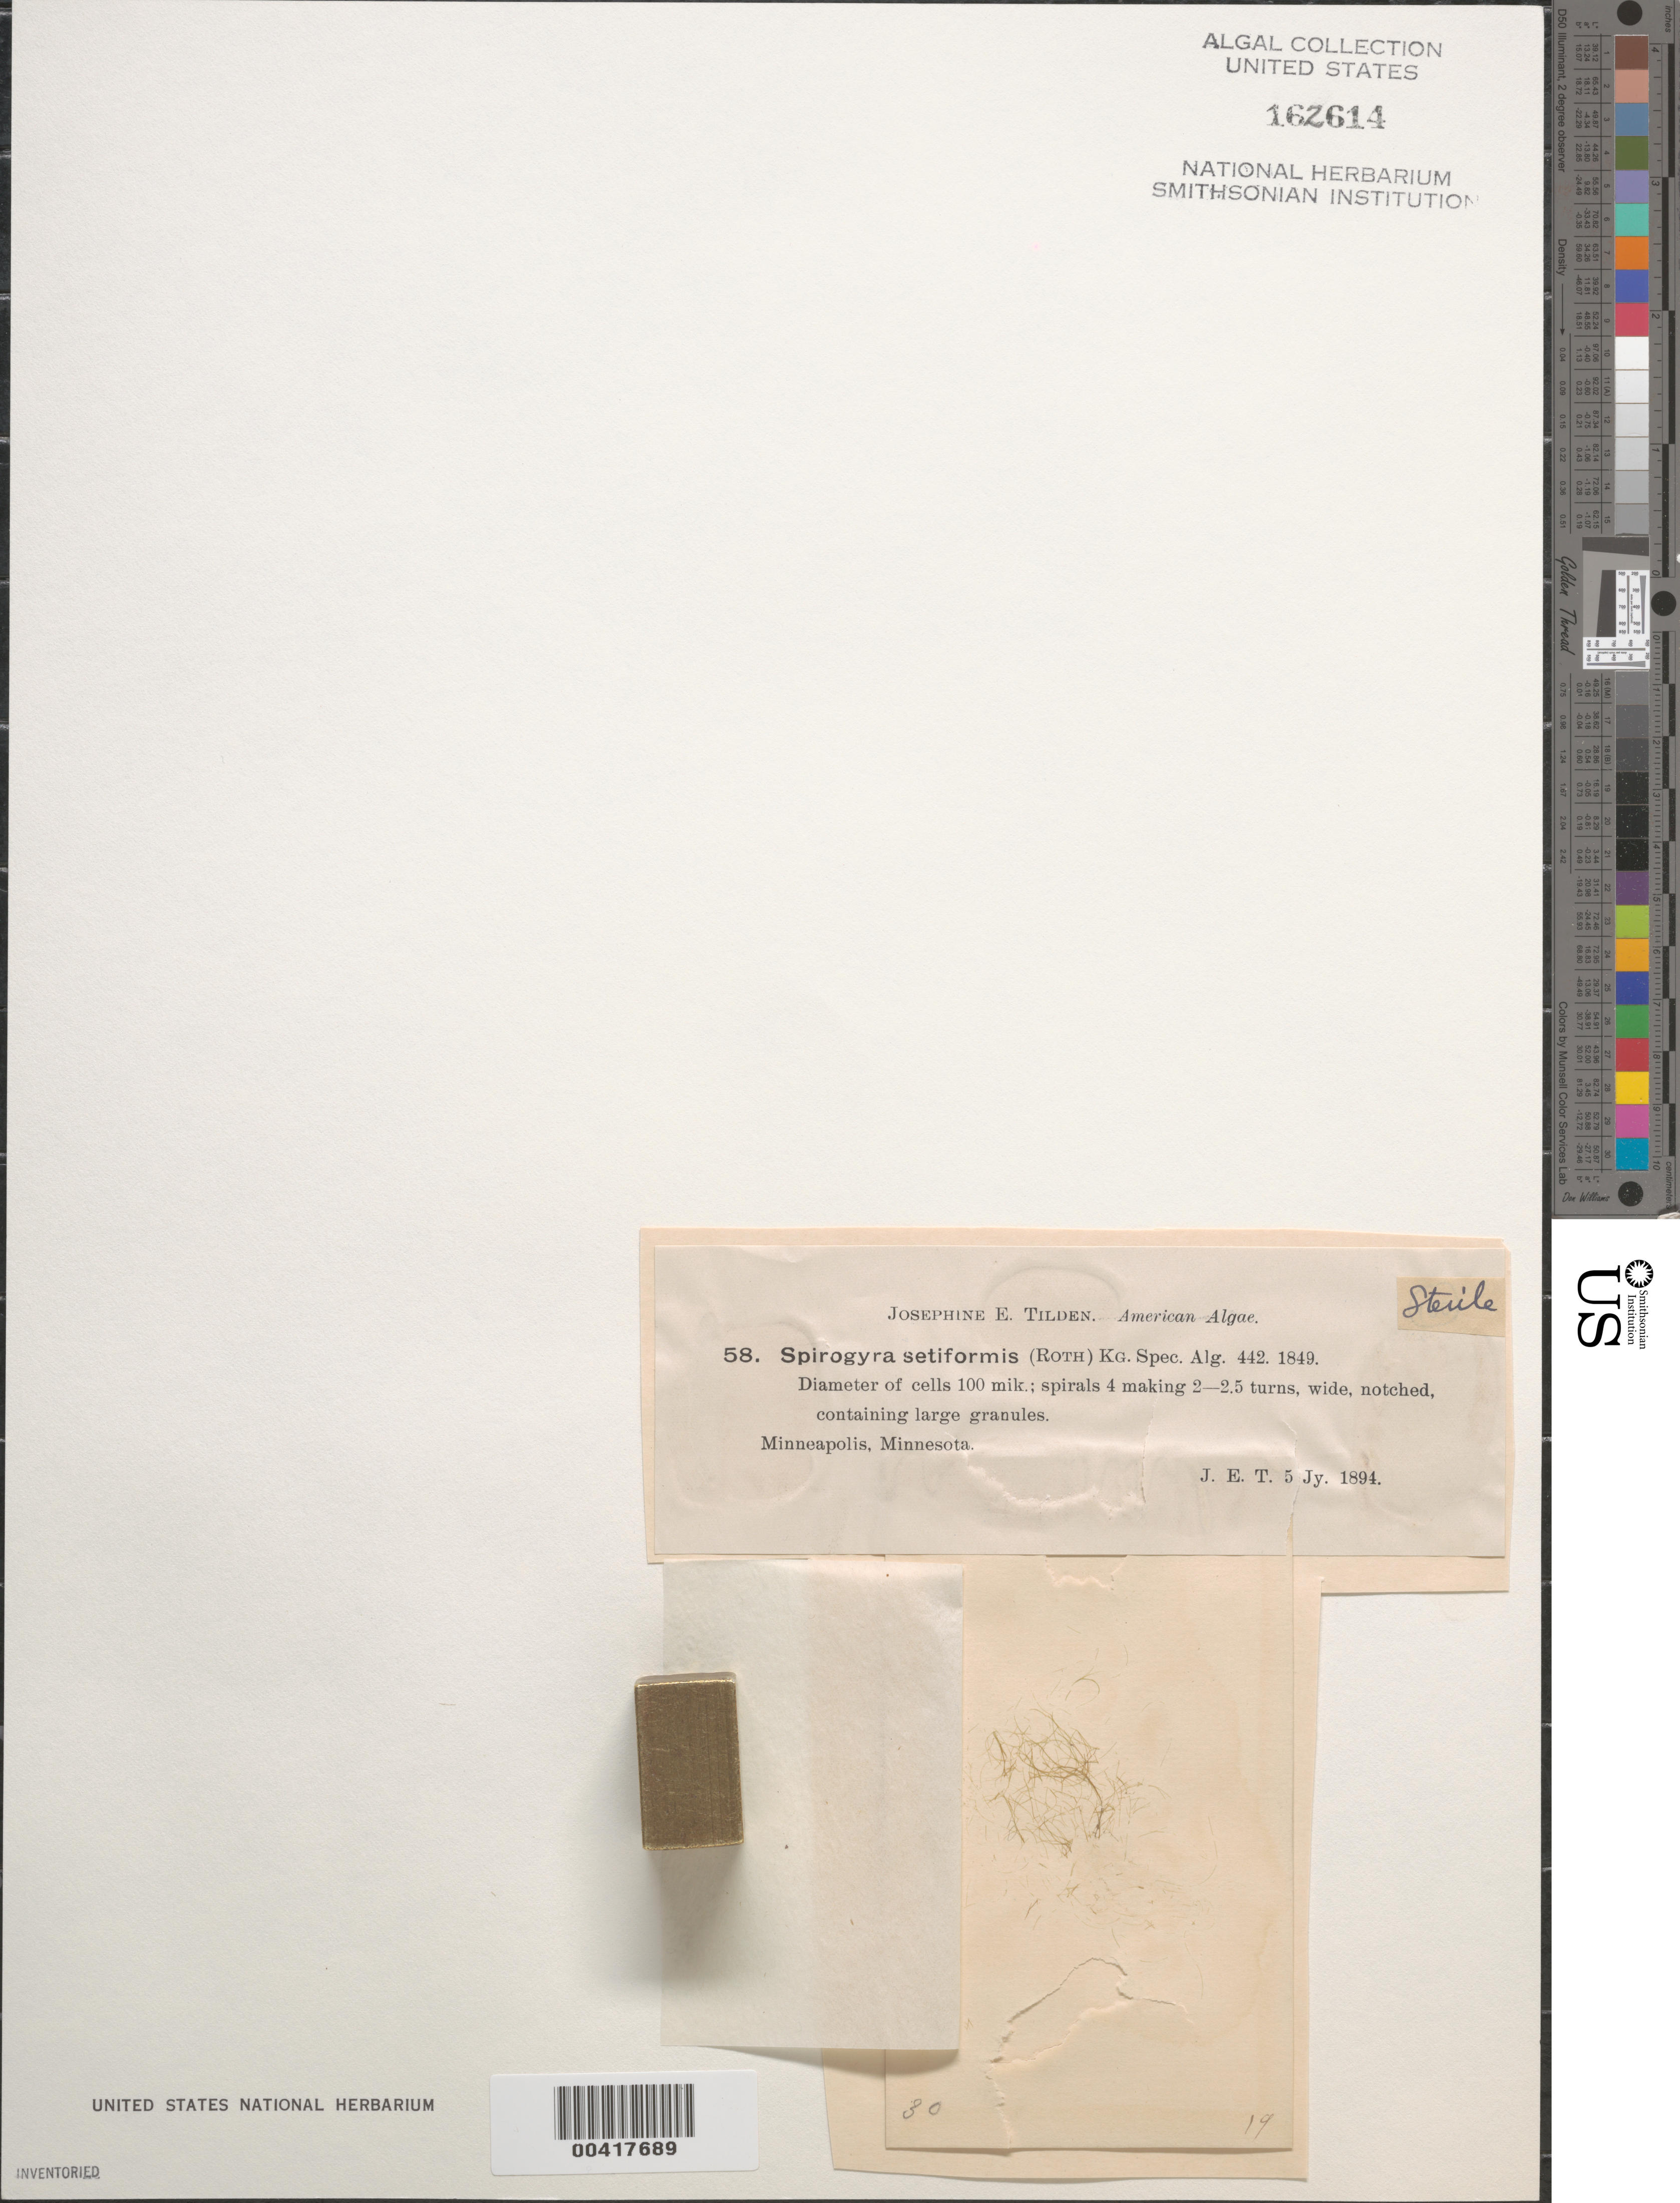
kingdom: Plantae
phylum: Charophyta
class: Zygnematophyceae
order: Zygnematales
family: Zygnemataceae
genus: Spirogyra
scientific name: Spirogyra setiformis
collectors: J. E. Tilden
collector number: JET 58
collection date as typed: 05 Jul 1894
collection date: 1894-07-05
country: United States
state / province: Minnesota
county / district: Hennepin County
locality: Minneapolis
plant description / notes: Tilden, American Algae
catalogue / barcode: US 162614